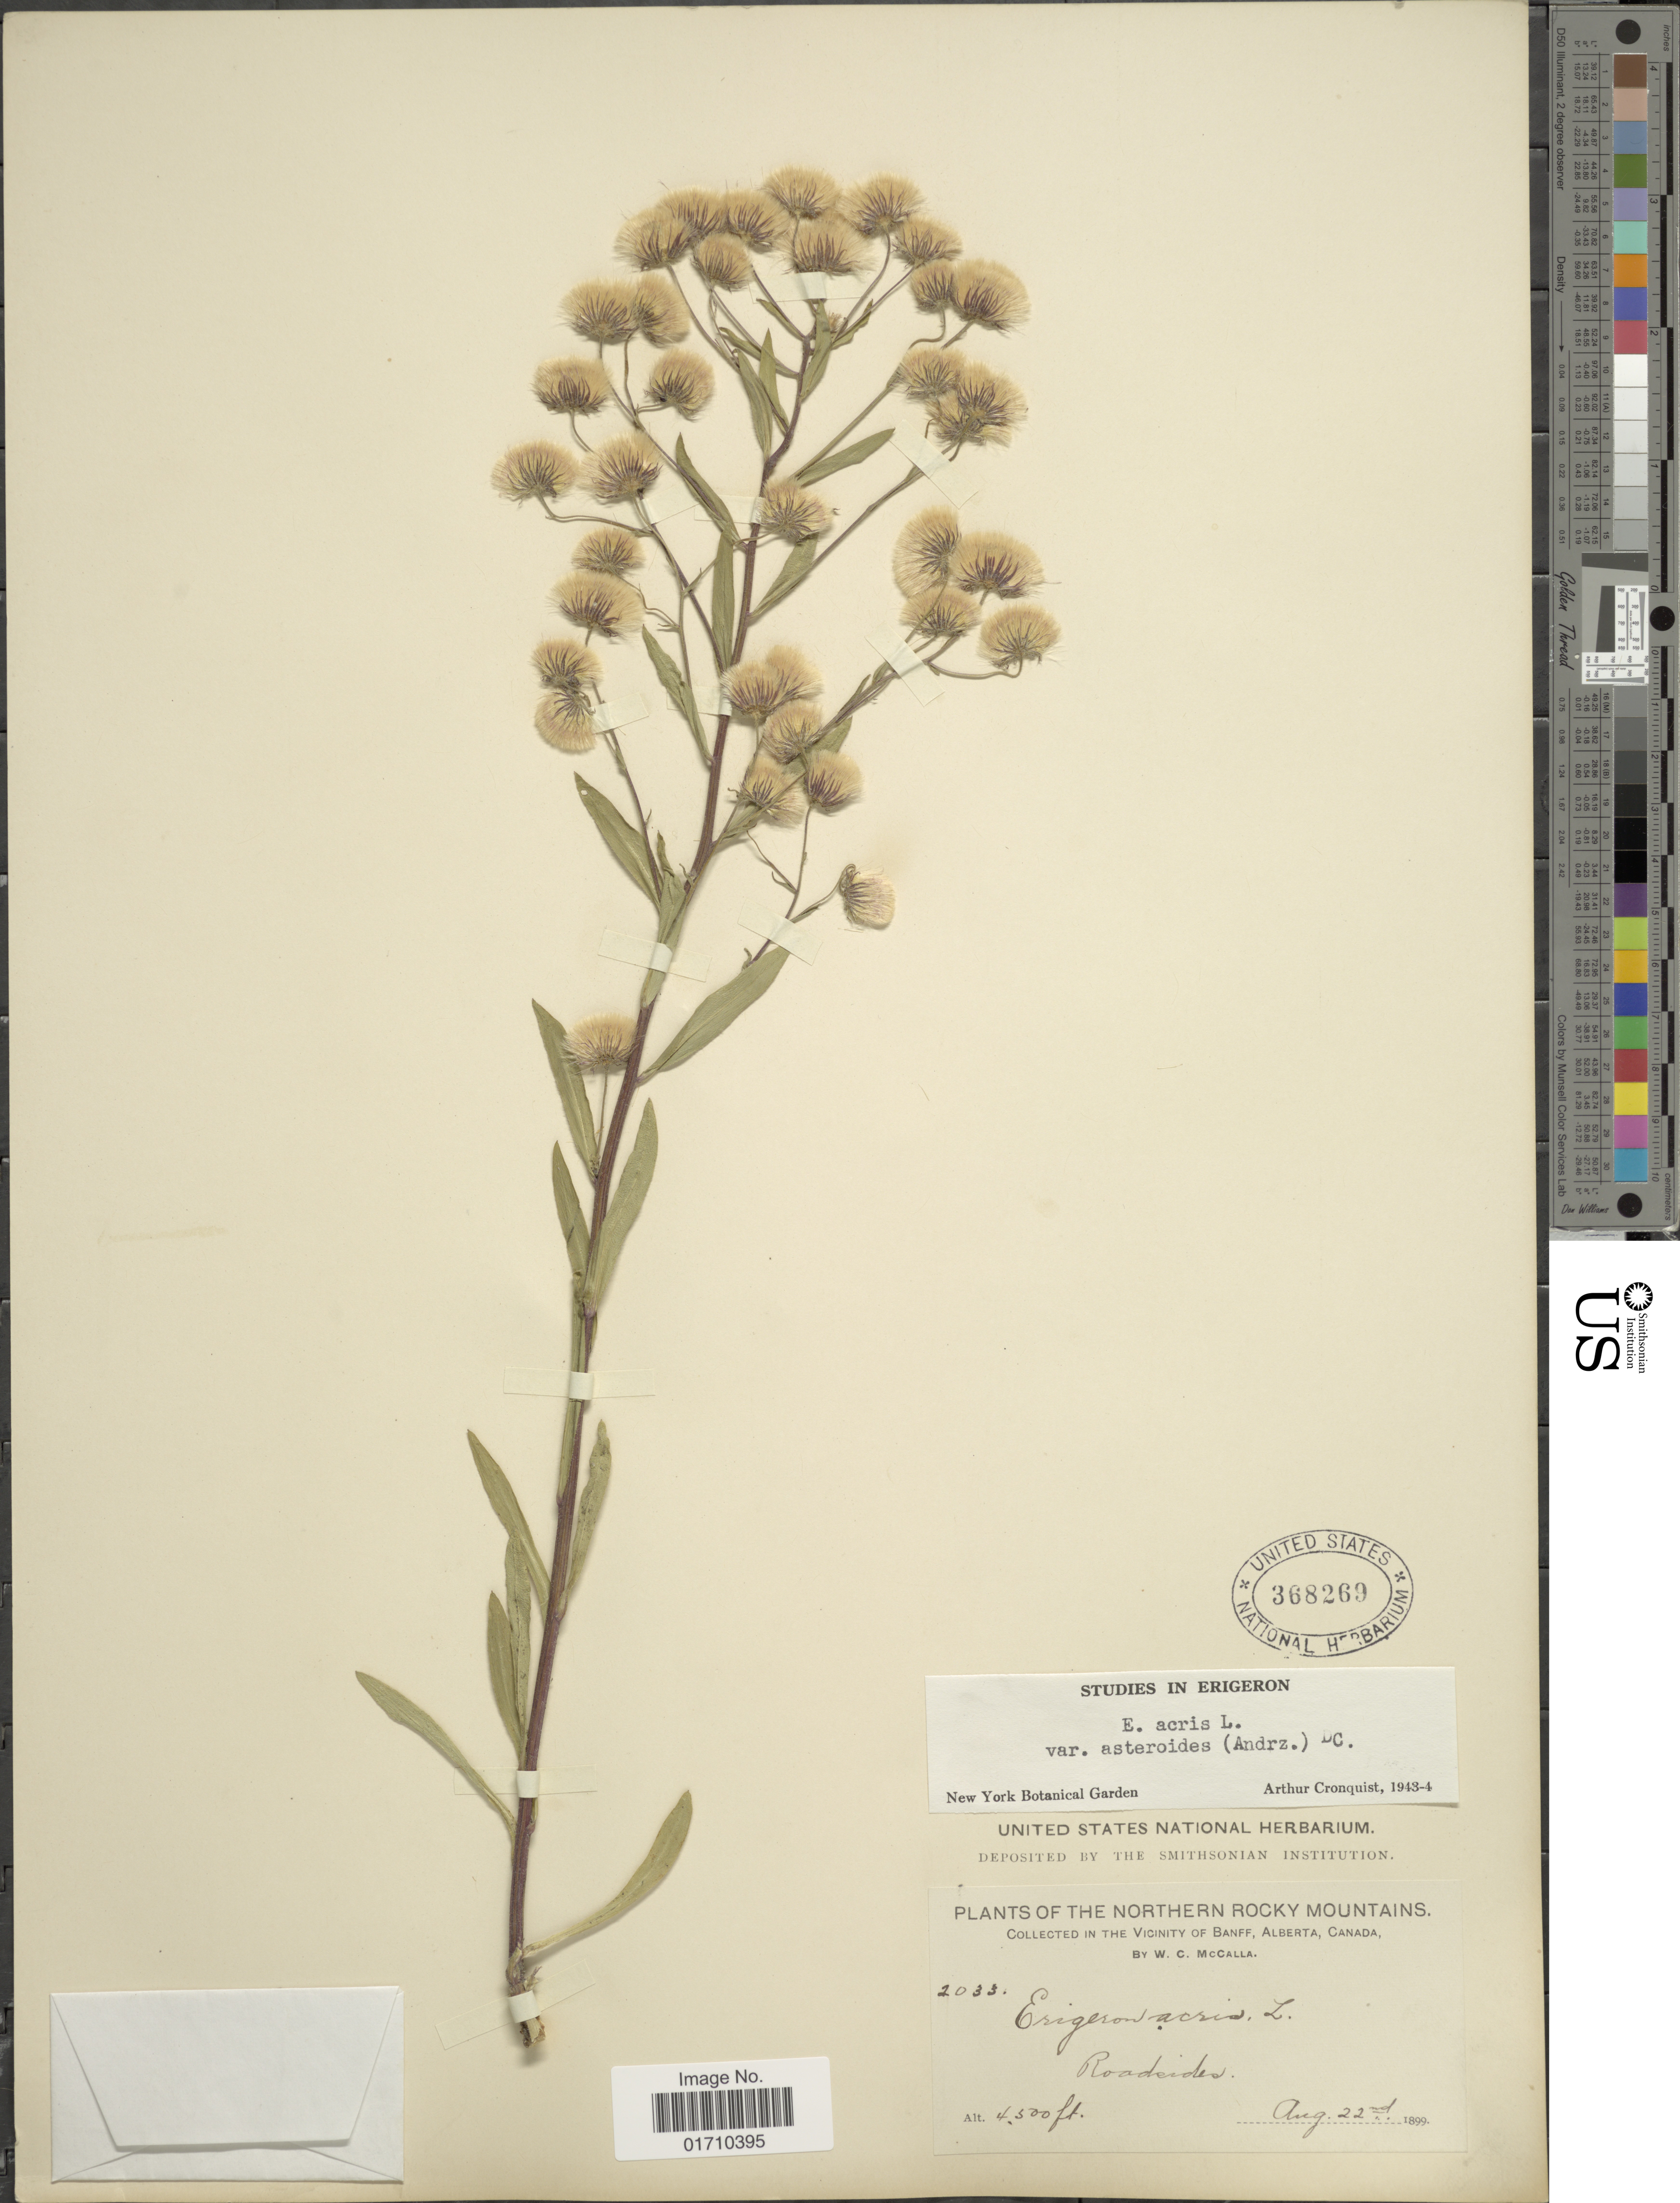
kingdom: Plantae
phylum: Tracheophyta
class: Magnoliopsida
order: Asterales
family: Asteraceae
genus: Erigeron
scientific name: Erigeron acris var. asteroides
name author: (Andrz.) DC.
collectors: W. McCalla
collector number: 2033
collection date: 1899-08-22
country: Canada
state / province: Alberta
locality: The Northern Rocky Mountains, in the Vicinity of Banff, Roadisdes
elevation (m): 1372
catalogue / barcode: US 368269